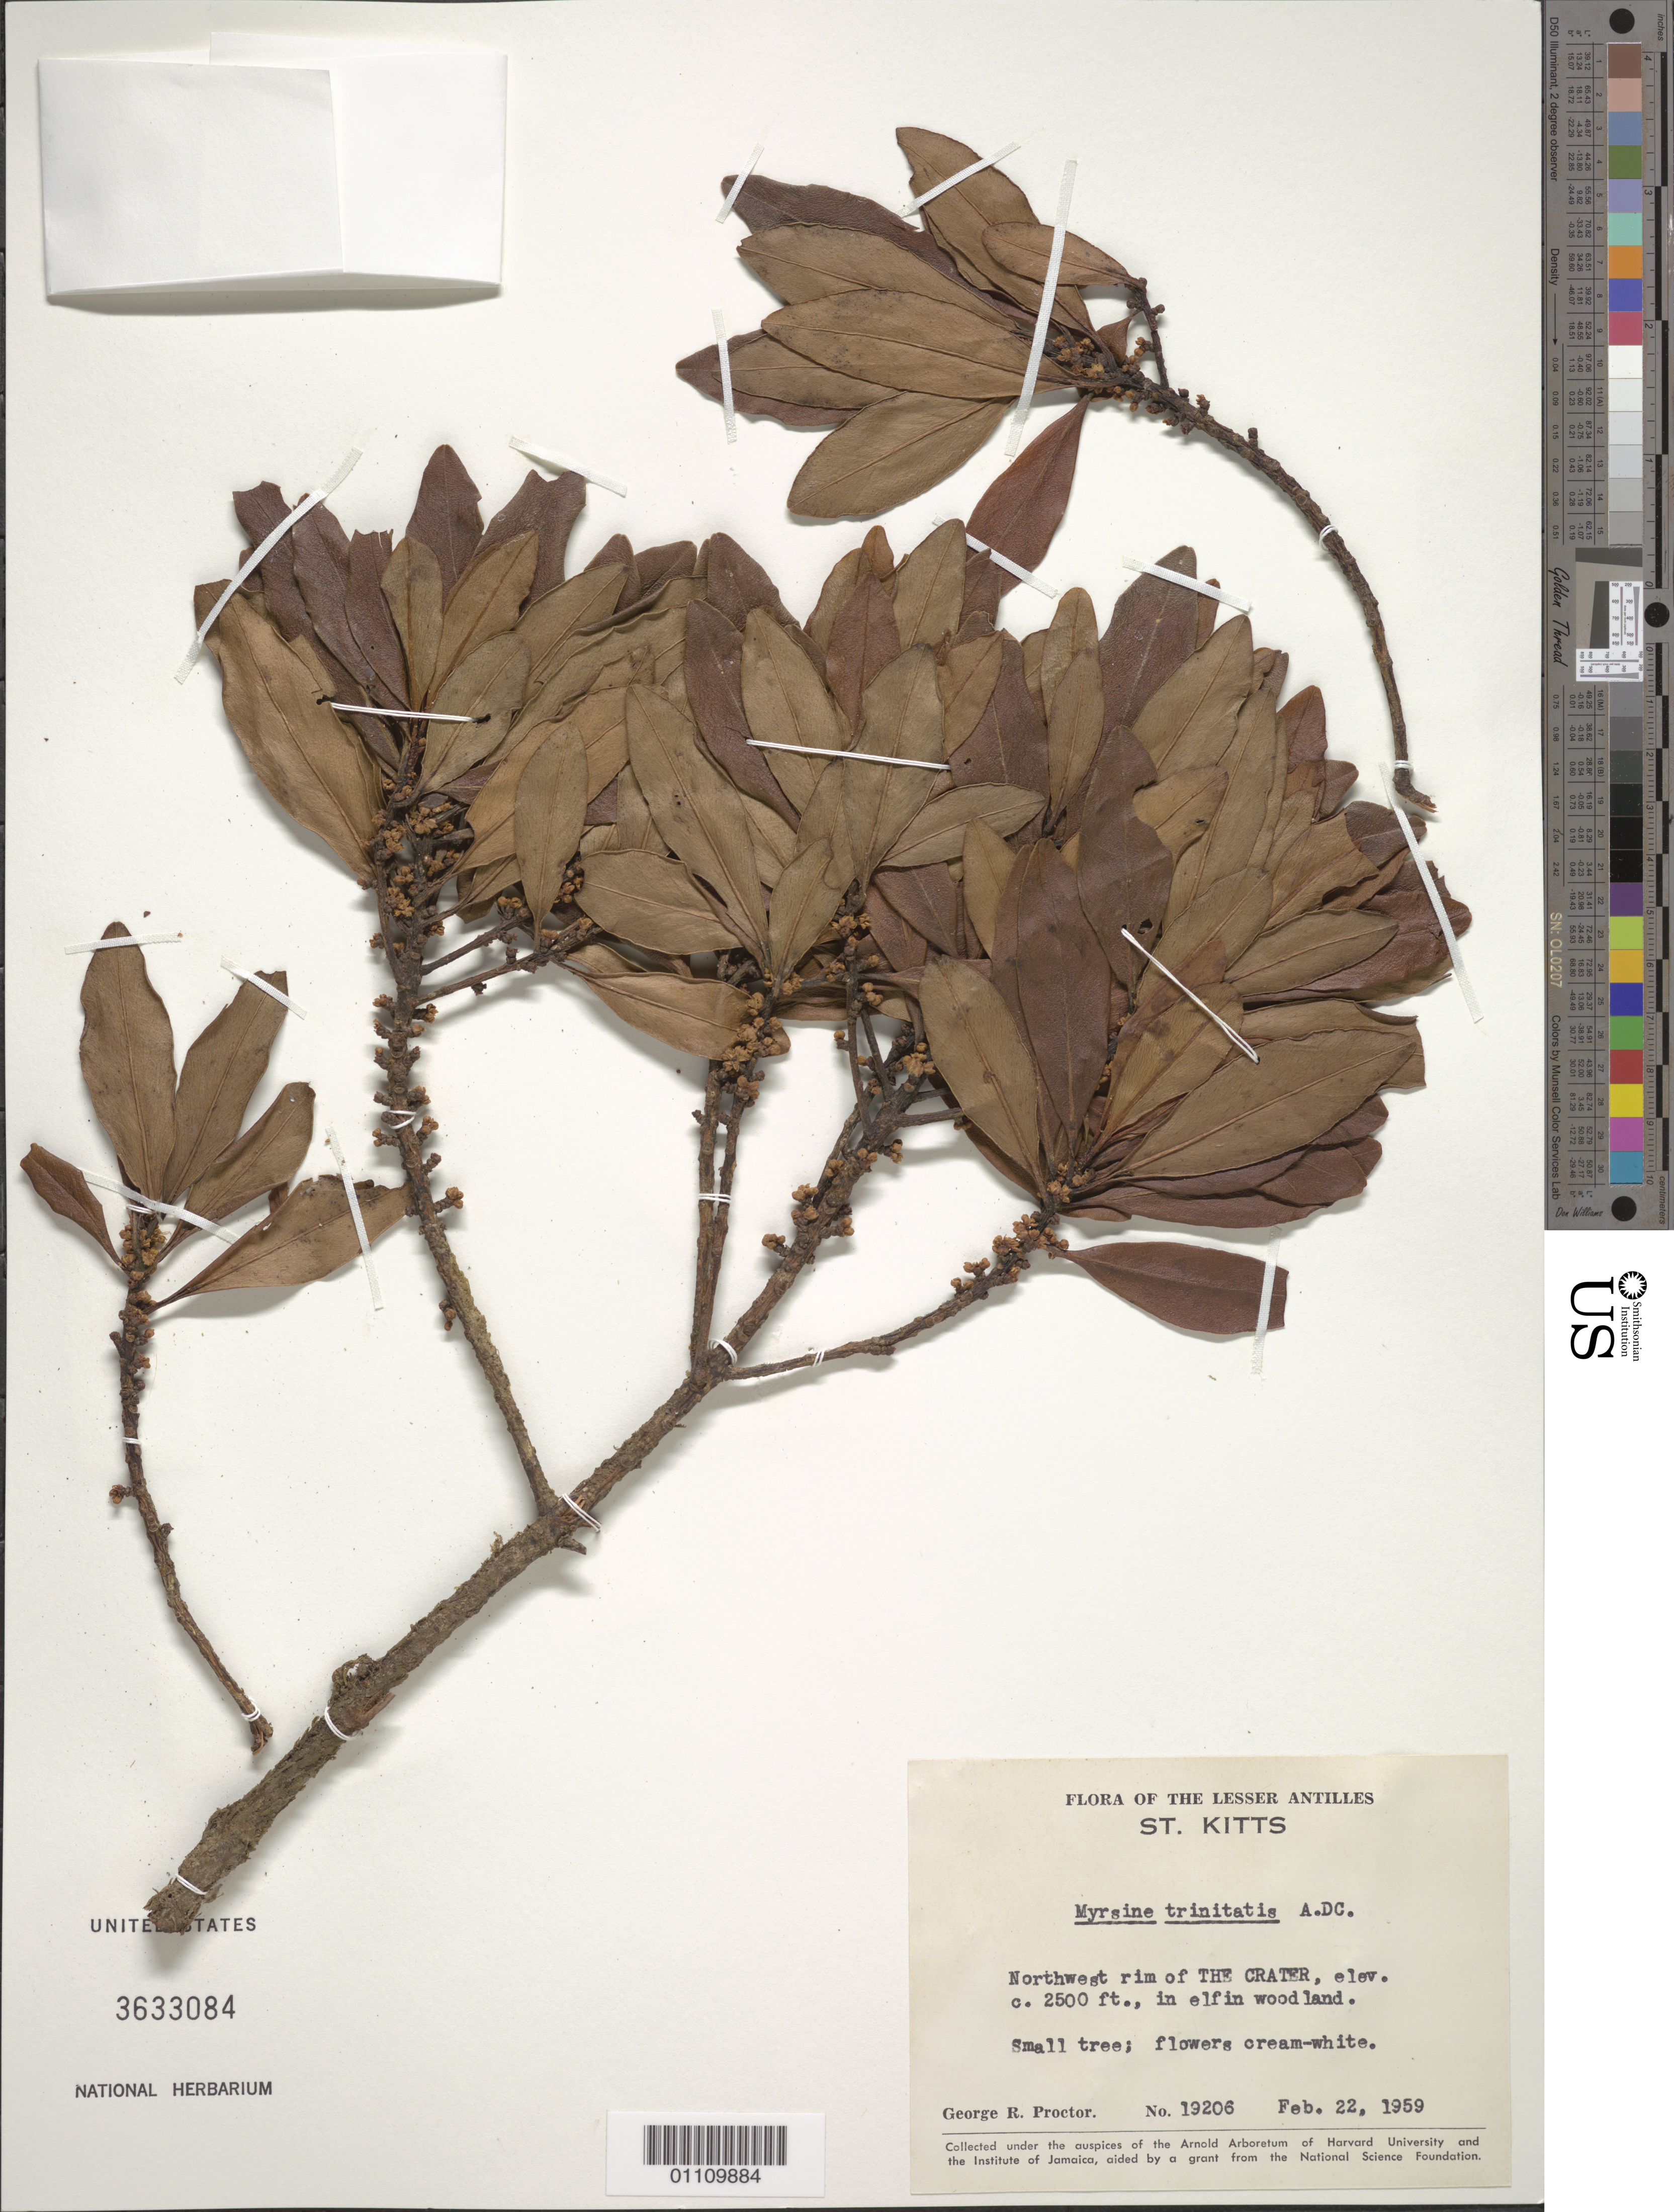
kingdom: Plantae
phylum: Tracheophyta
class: Magnoliopsida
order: Ericales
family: Primulaceae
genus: Myrsine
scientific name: Myrsine trinitatis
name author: A. DC.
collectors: G. R. Proctor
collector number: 19206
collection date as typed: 22 Feb 1959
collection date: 1959-02-22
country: St. Christopher-Nevis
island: St. Christopher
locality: The Crater, NW rim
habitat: In elfin woodland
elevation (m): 762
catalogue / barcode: US 3633084